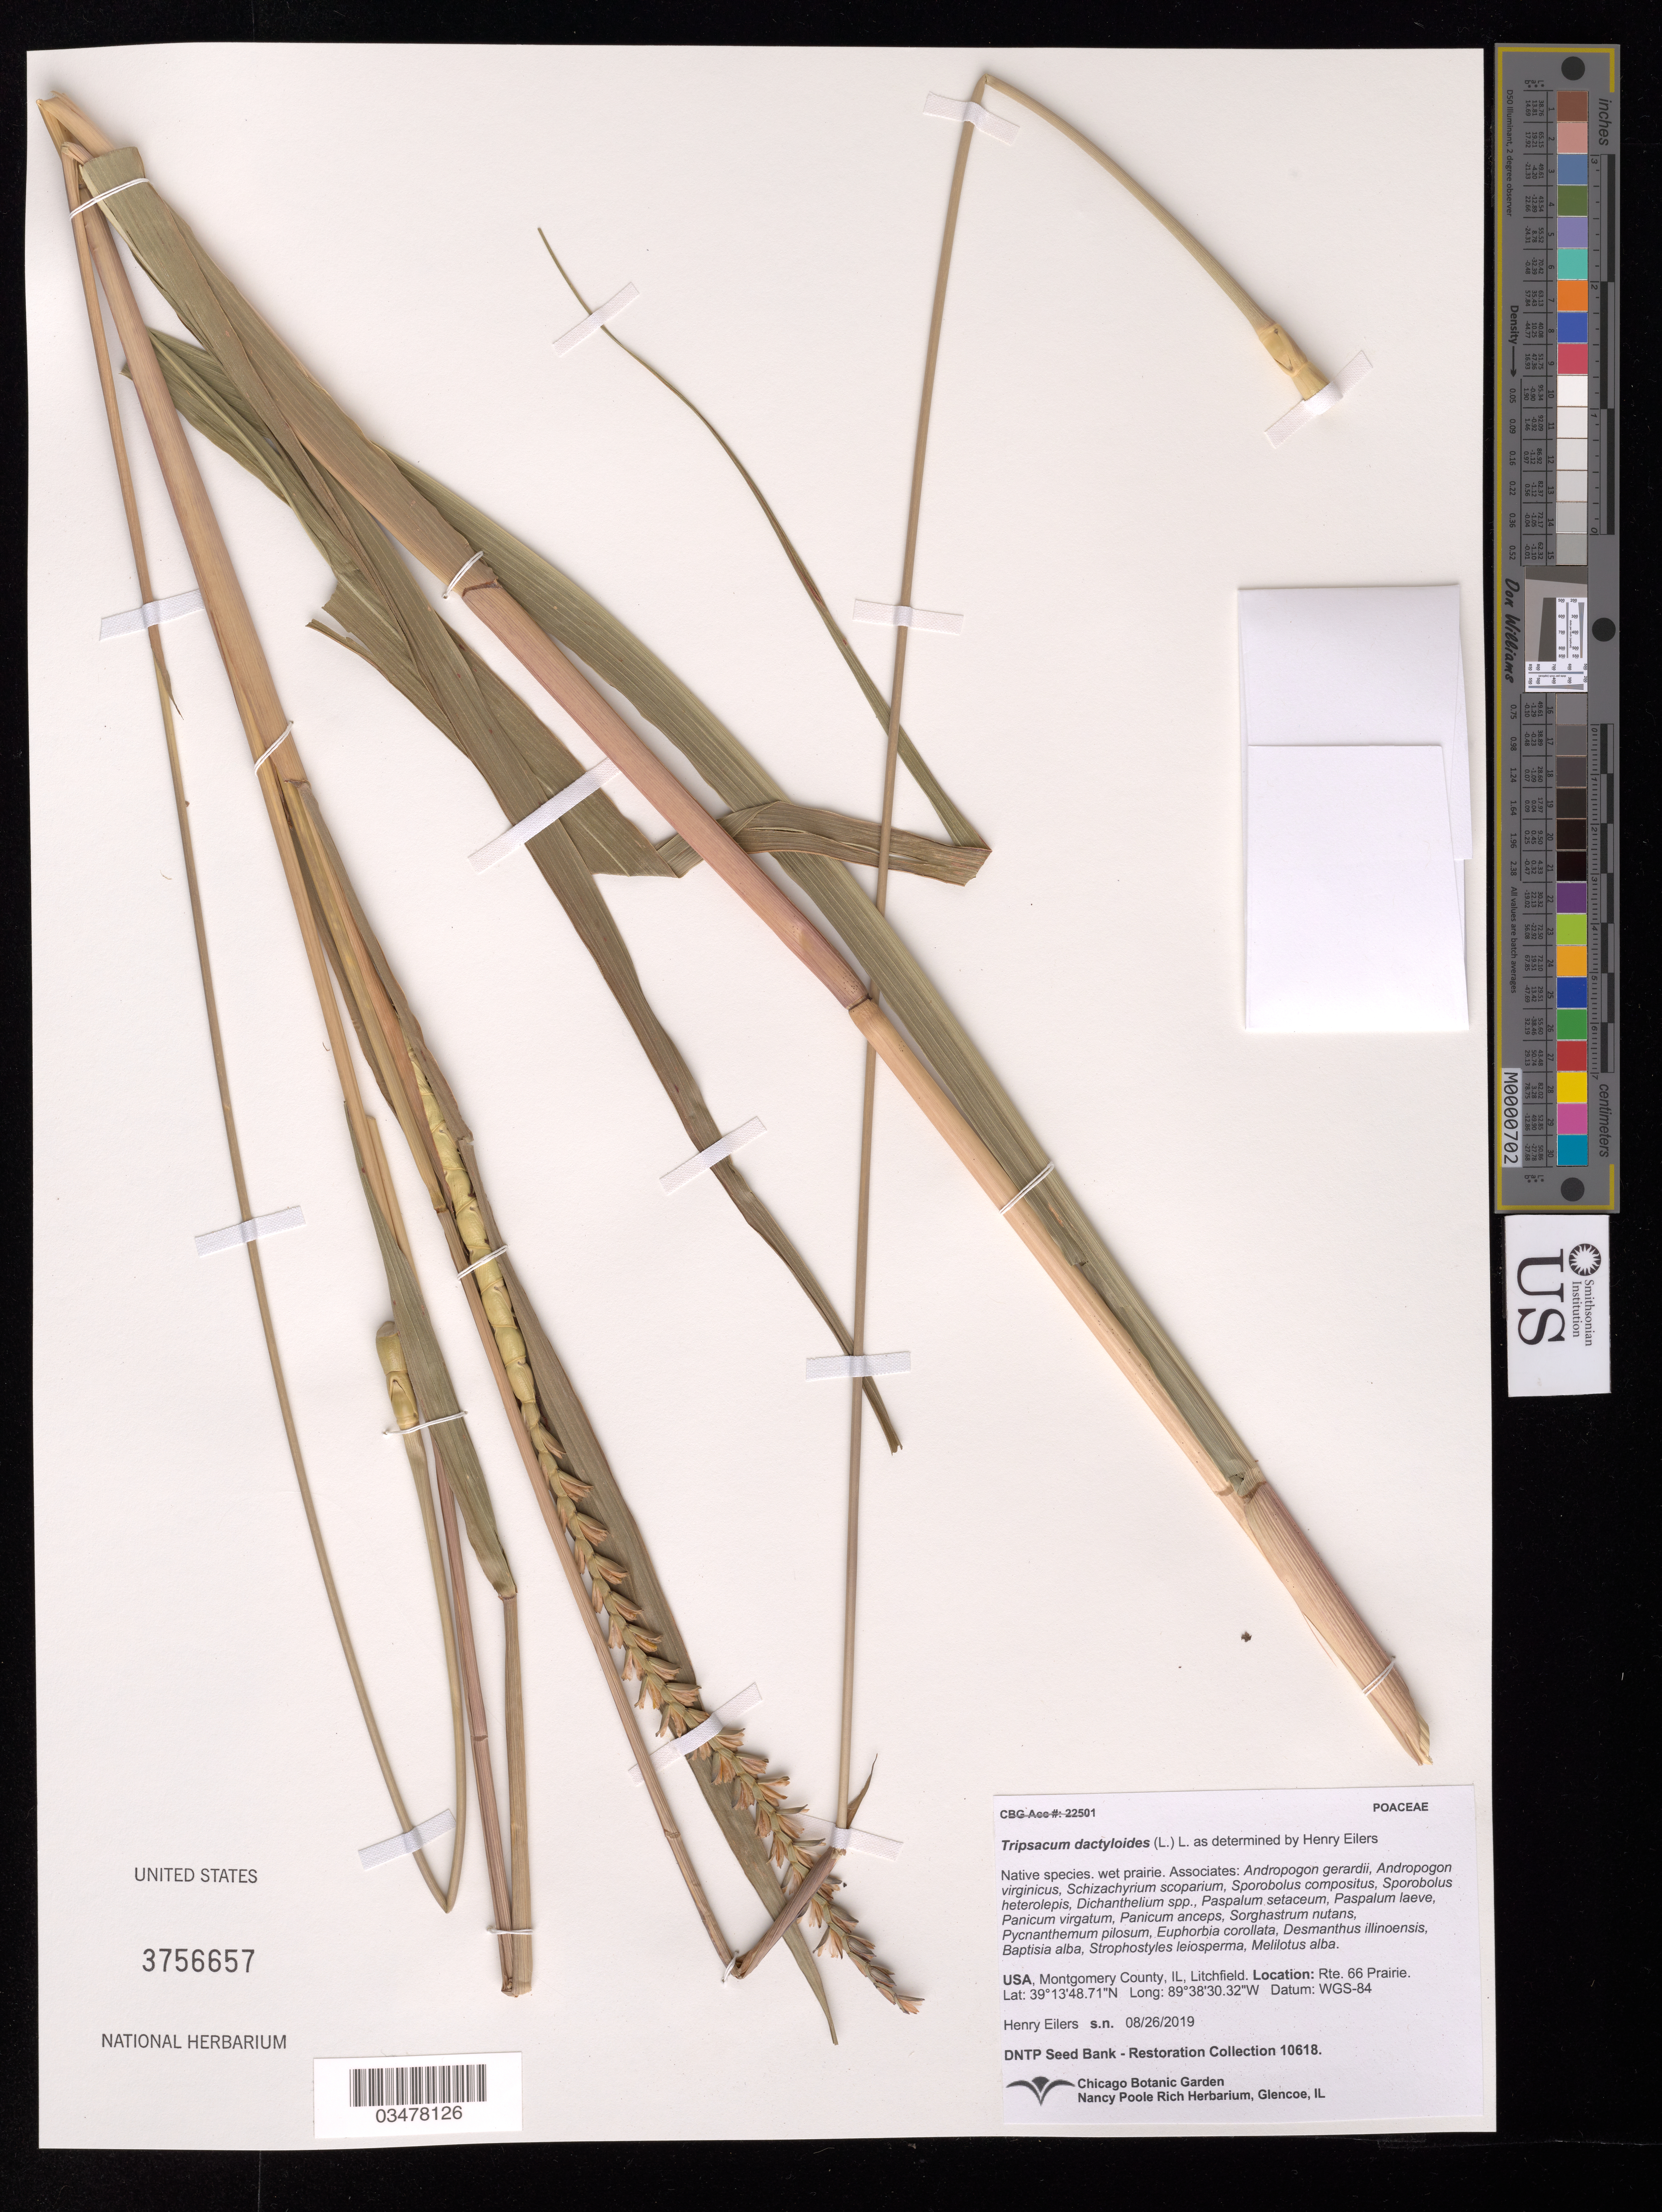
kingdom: Plantae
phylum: Tracheophyta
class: Liliopsida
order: Poales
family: Poaceae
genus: Tripsacum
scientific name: Tripsacum dactyloides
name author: (L.) L.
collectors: H. Eilers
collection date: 2019-08-26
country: United States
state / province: Illinois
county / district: Montgomery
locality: Litchfield, Rte. 66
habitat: Wet prairie. With Panicum virgatum, Paspalum laeve, Baptisia alba, Melilotus alba, etc.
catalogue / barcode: US 3756657